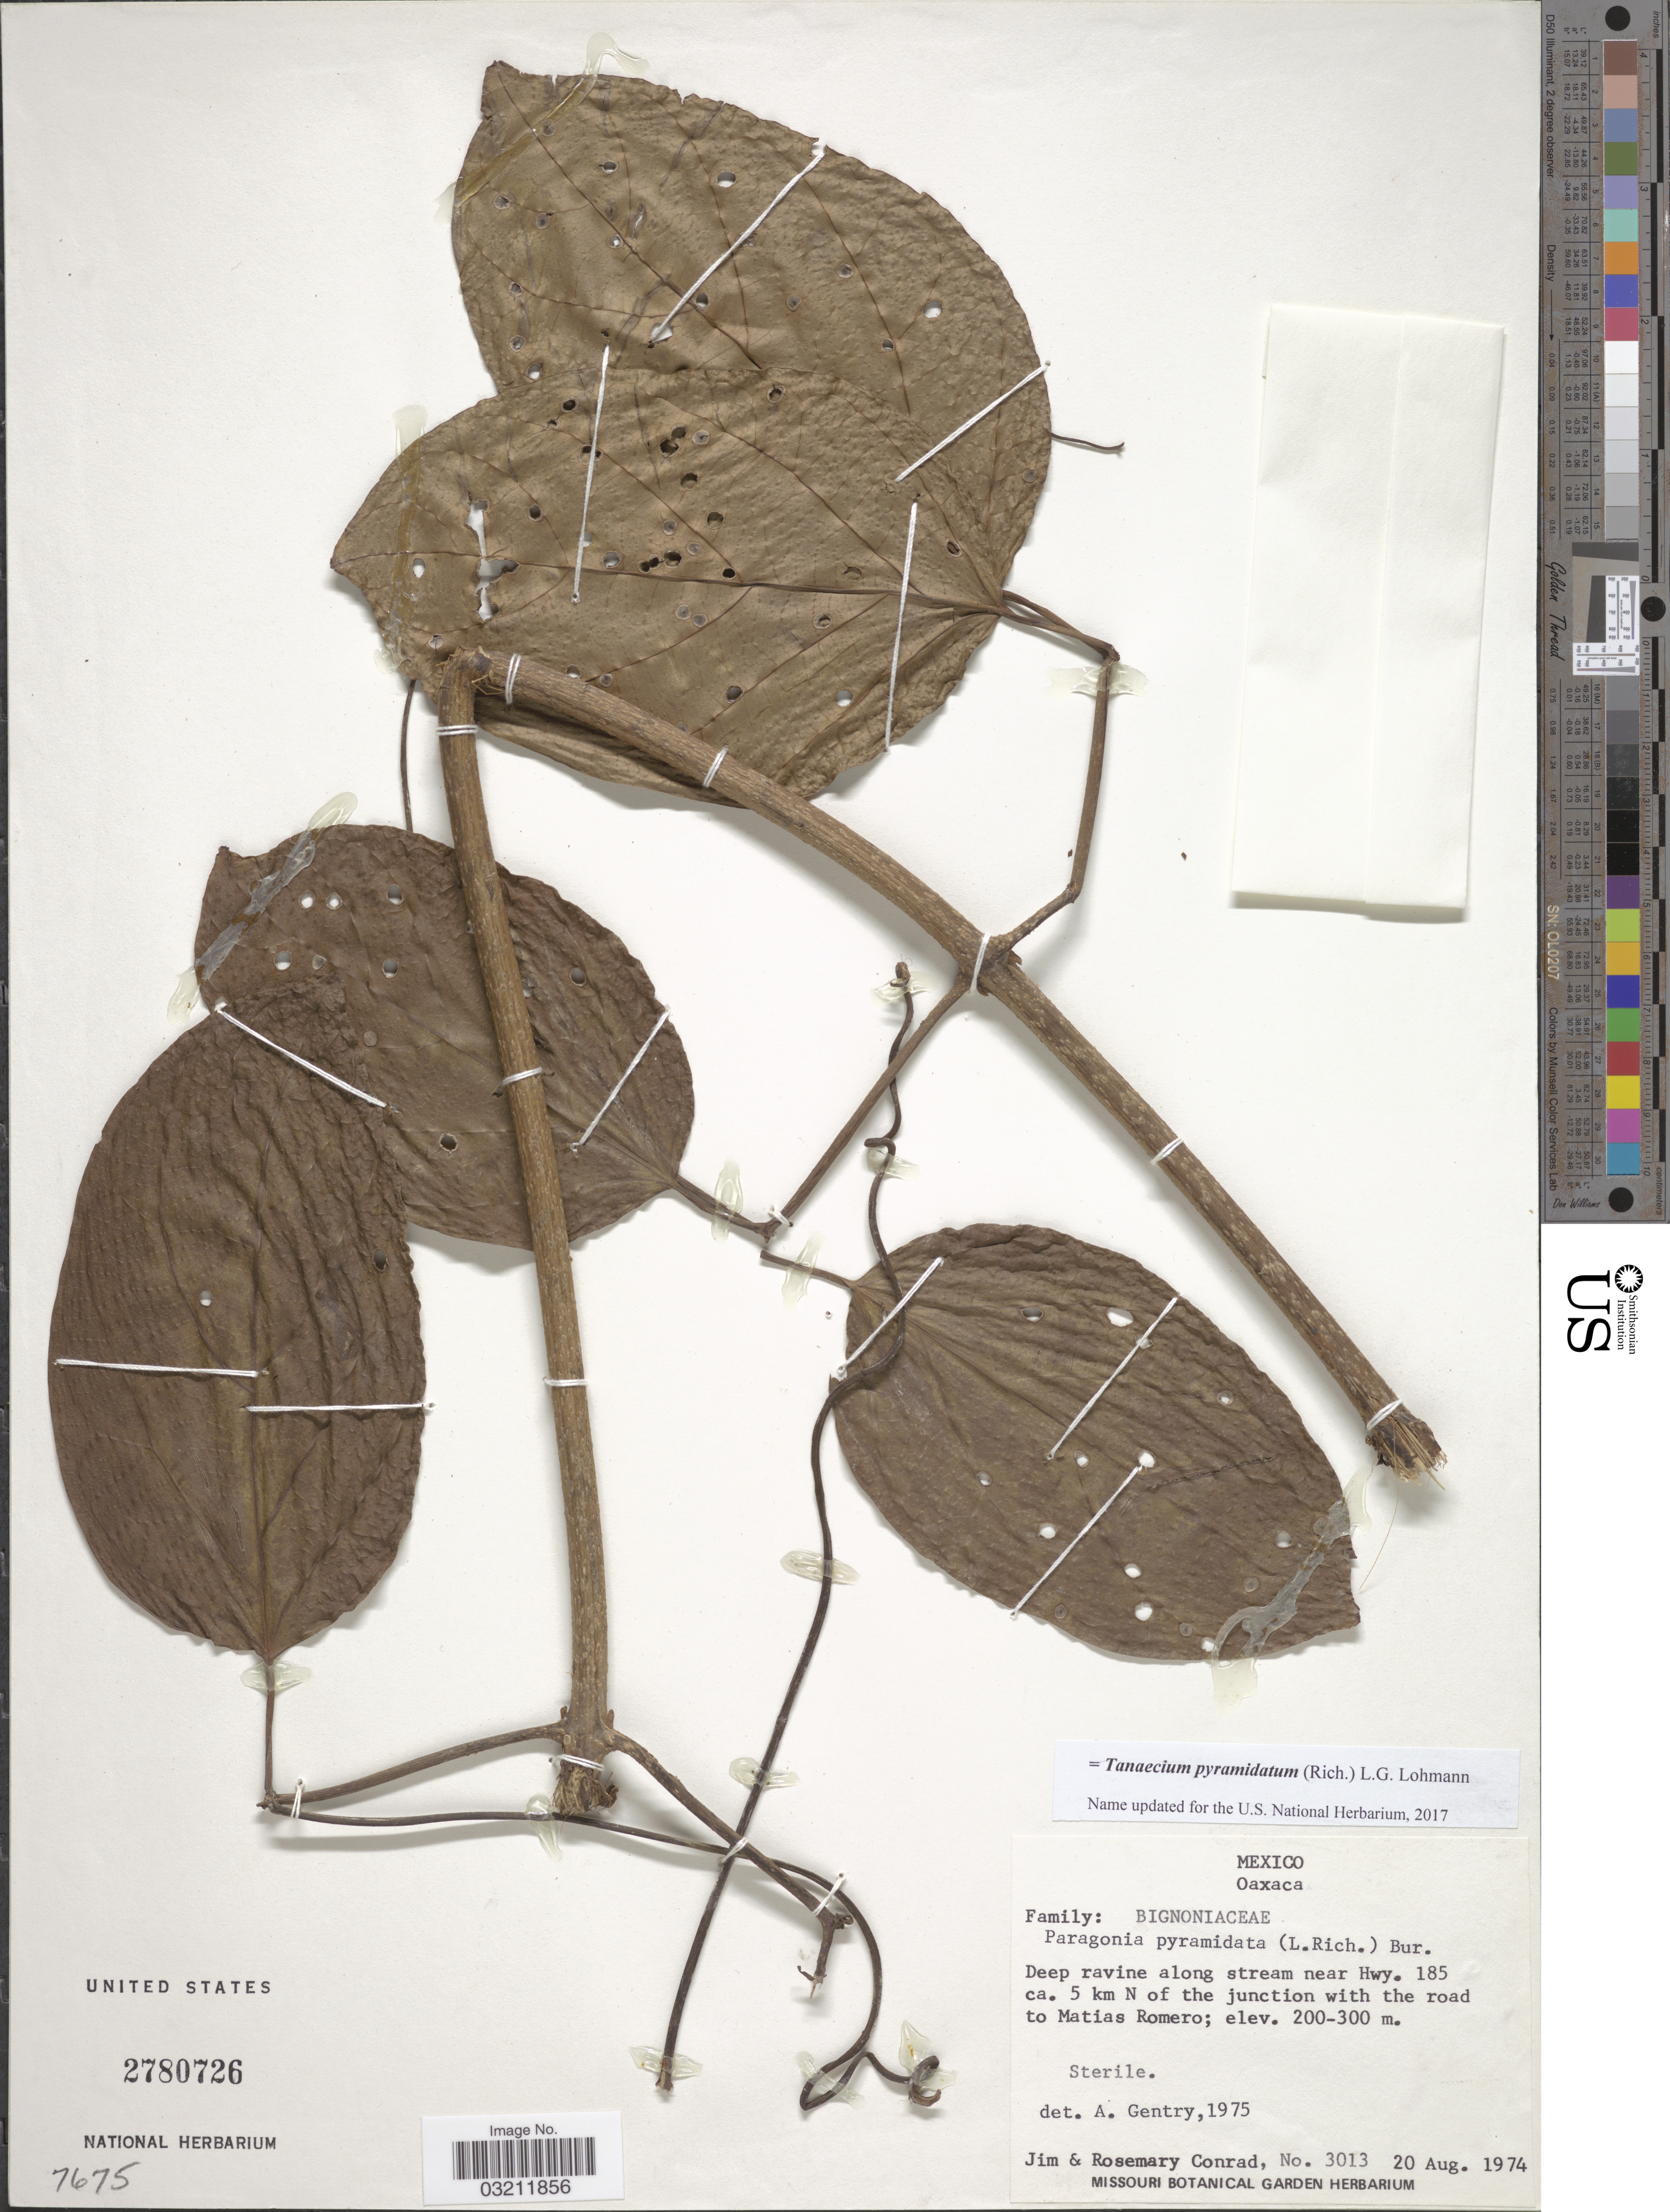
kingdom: Plantae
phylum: Tracheophyta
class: Magnoliopsida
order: Lamiales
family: Bignoniaceae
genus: Tanaecium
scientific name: Tanaecium pyramidatum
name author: (Rich.) L.G. Lohmann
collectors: J. Conrad & R. Conrad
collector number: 3013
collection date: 1974-08-20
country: Mexico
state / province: Oaxaca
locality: Deep ravine along stream near Hwy. 185 ca. 5 km N of the junction with the road to Matias Romero.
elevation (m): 200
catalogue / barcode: US 2780726